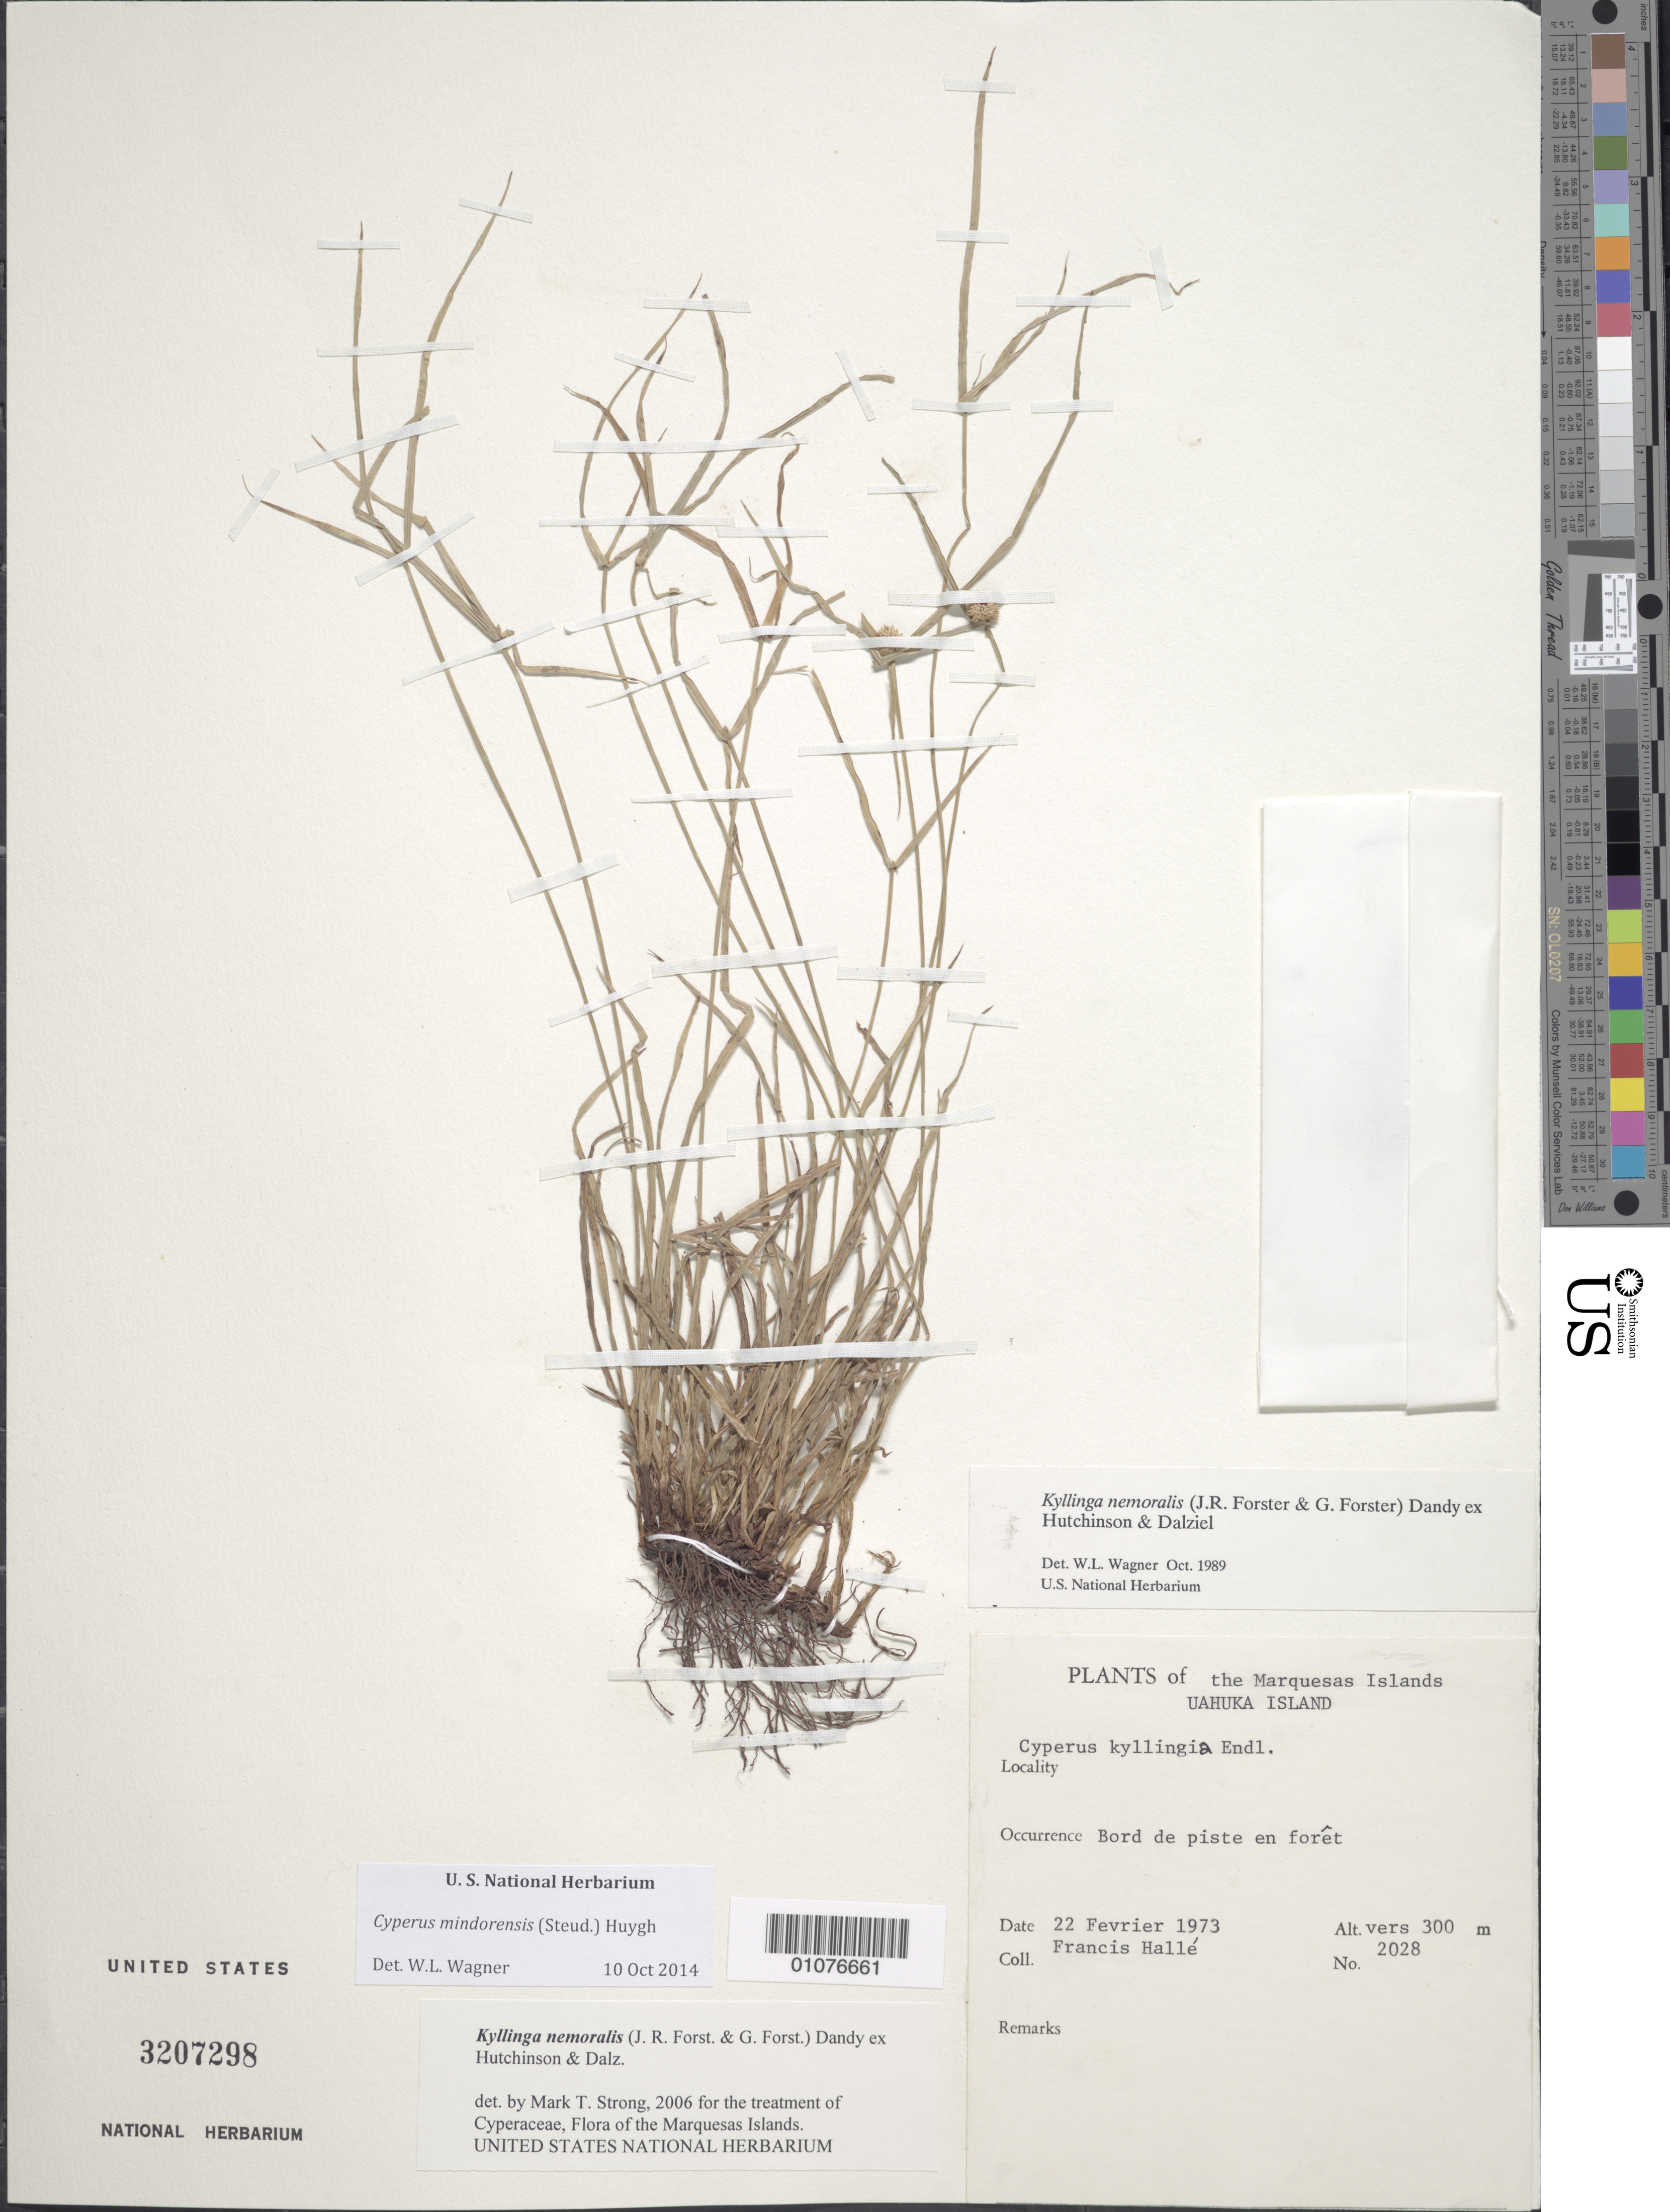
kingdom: Plantae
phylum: Tracheophyta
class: Liliopsida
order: Poales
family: Cyperaceae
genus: Cyperus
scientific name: Cyperus mindorensis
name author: (Steud.) Huygh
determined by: Lorence, David H., (PTBG), National Tropical Botanical Garden (UNITED STATES)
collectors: F. Hallé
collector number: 2028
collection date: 1973-02-22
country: French Polynesia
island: Ua Huka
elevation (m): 300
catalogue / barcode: US 3207298